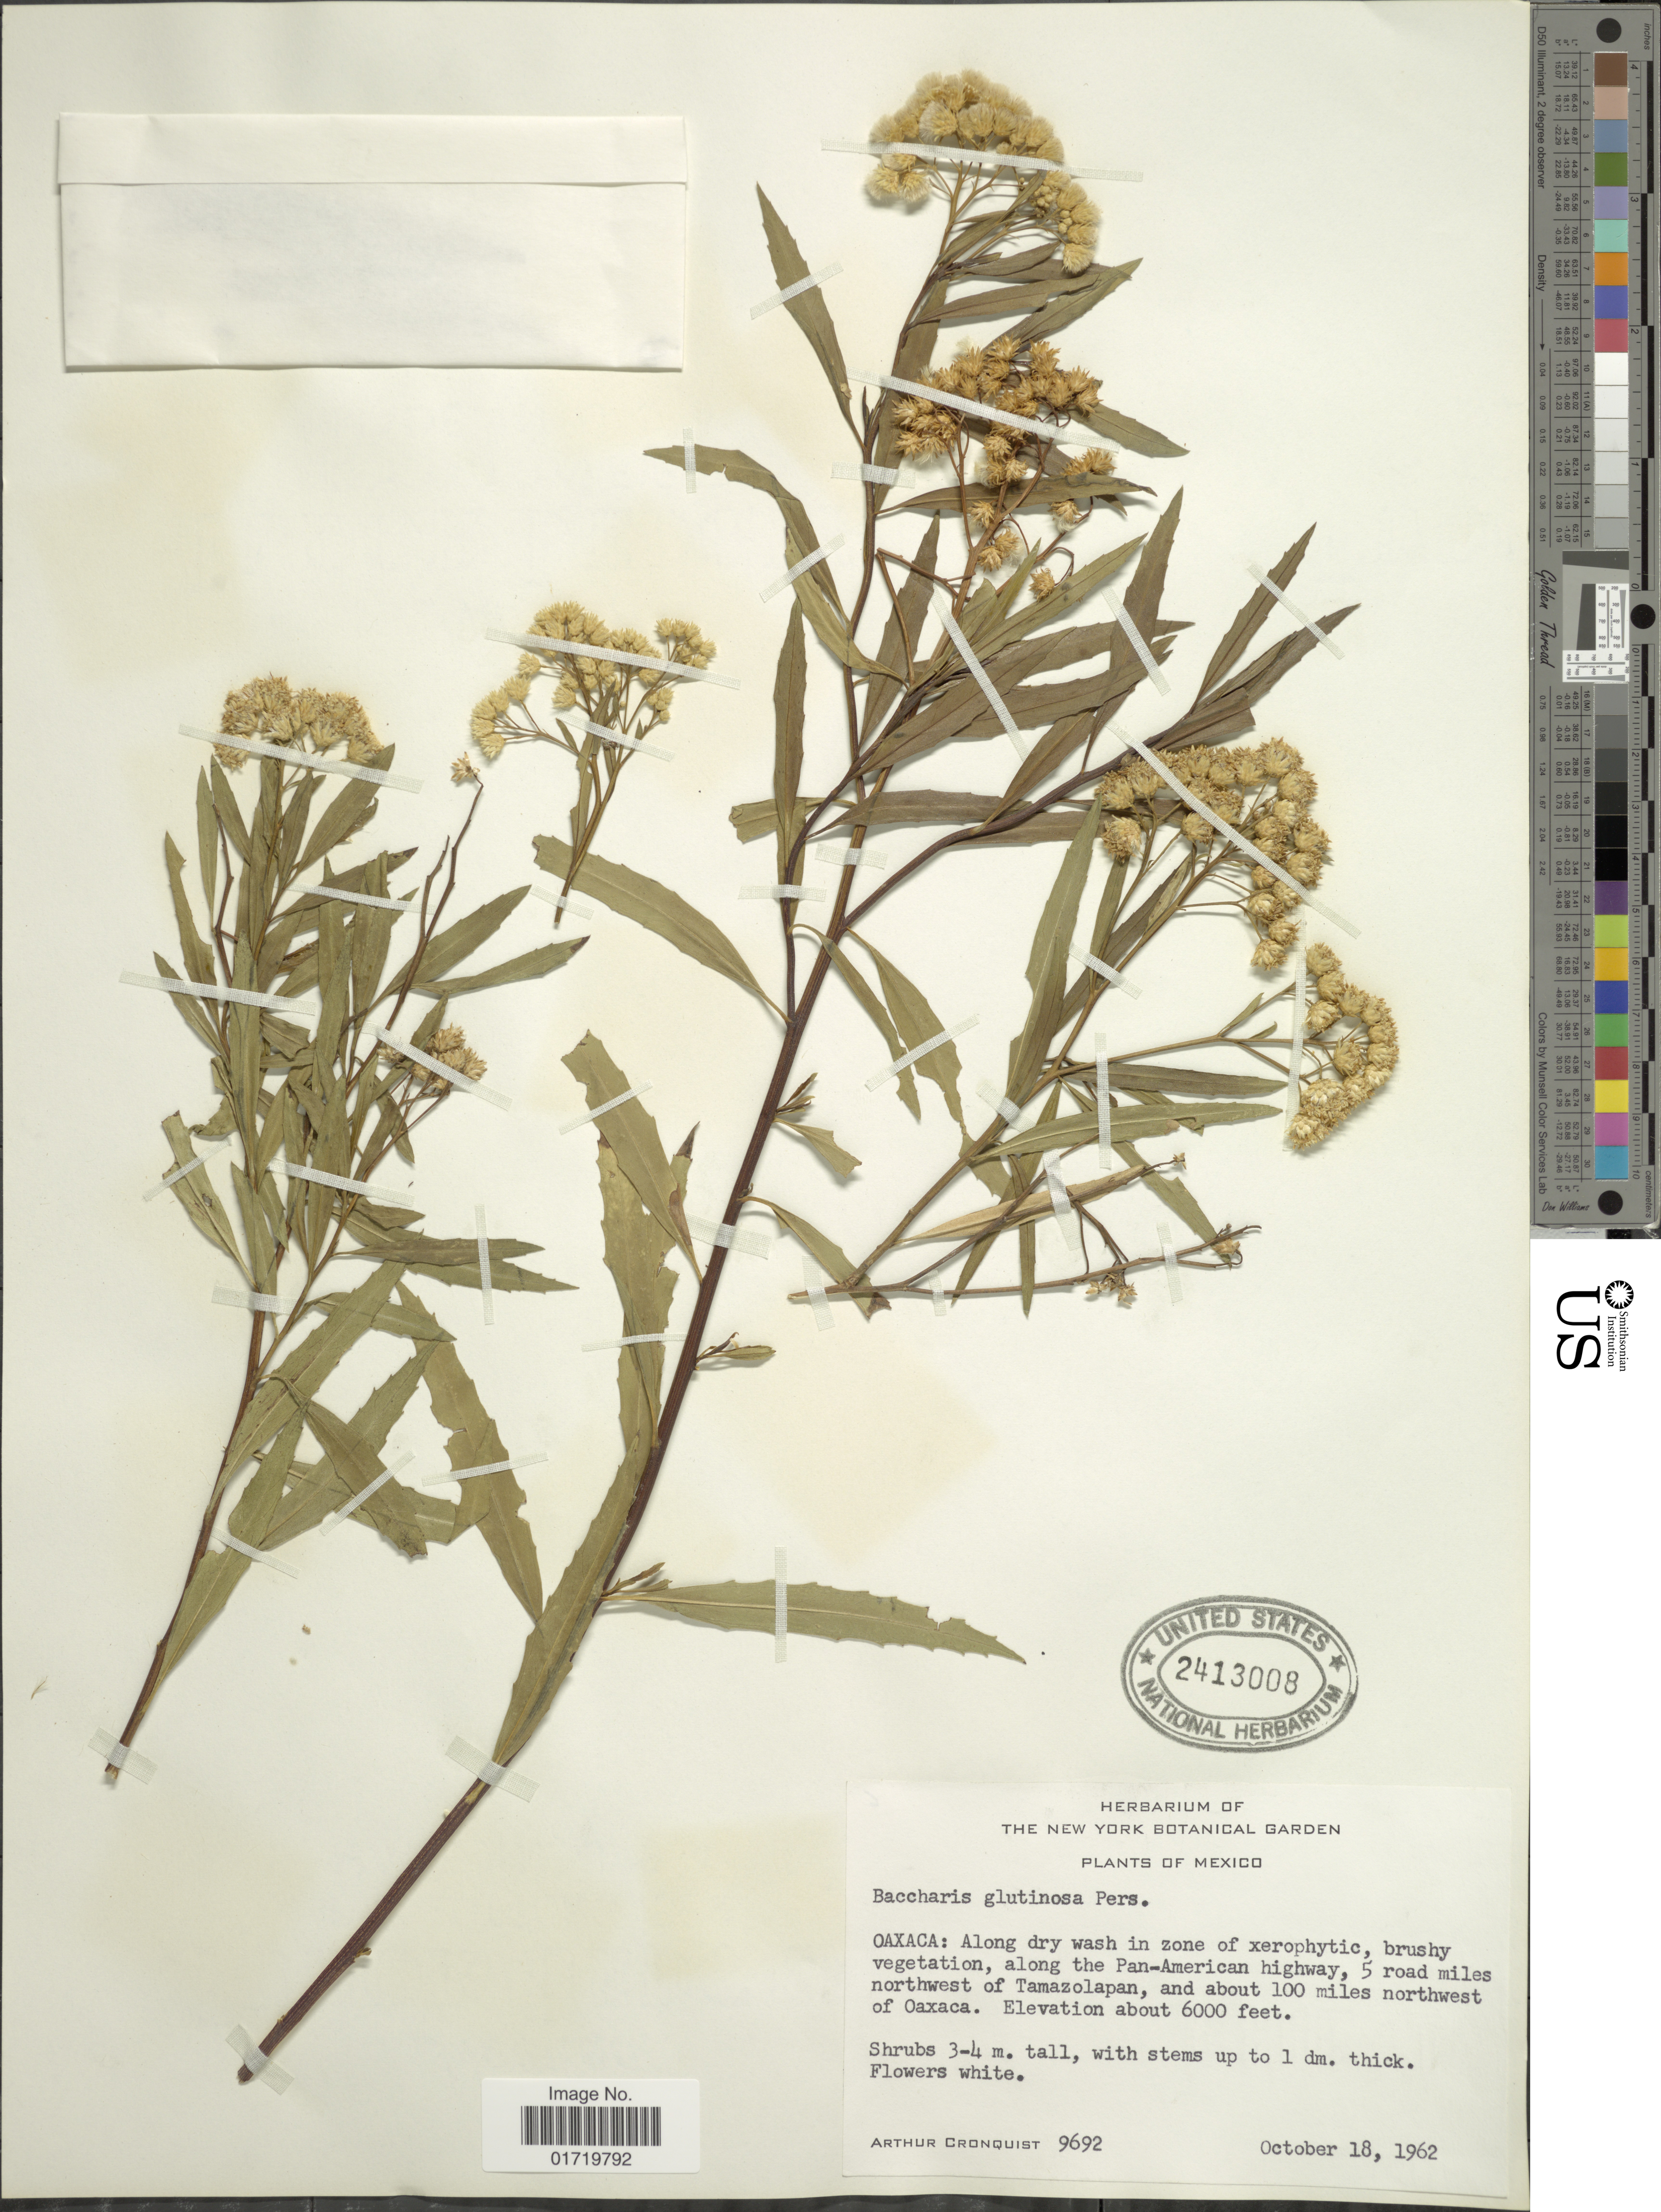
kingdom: Plantae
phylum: Tracheophyta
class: Magnoliopsida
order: Asterales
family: Asteraceae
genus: Baccharis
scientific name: Baccharis salicifolia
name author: (Ruiz & Pav.) Pers.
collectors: A. J. Cronquist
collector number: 9692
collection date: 1962-10-18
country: Mexico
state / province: Oaxaca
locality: Oaxaca: Along dry wash in zone of xerophytic, brushy vegetation, along the Pan-Americam highway, 5 road miles northwest of Tamazolapan, and about 100 miles northwest of Oaxaca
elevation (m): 1829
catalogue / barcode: US 2413008